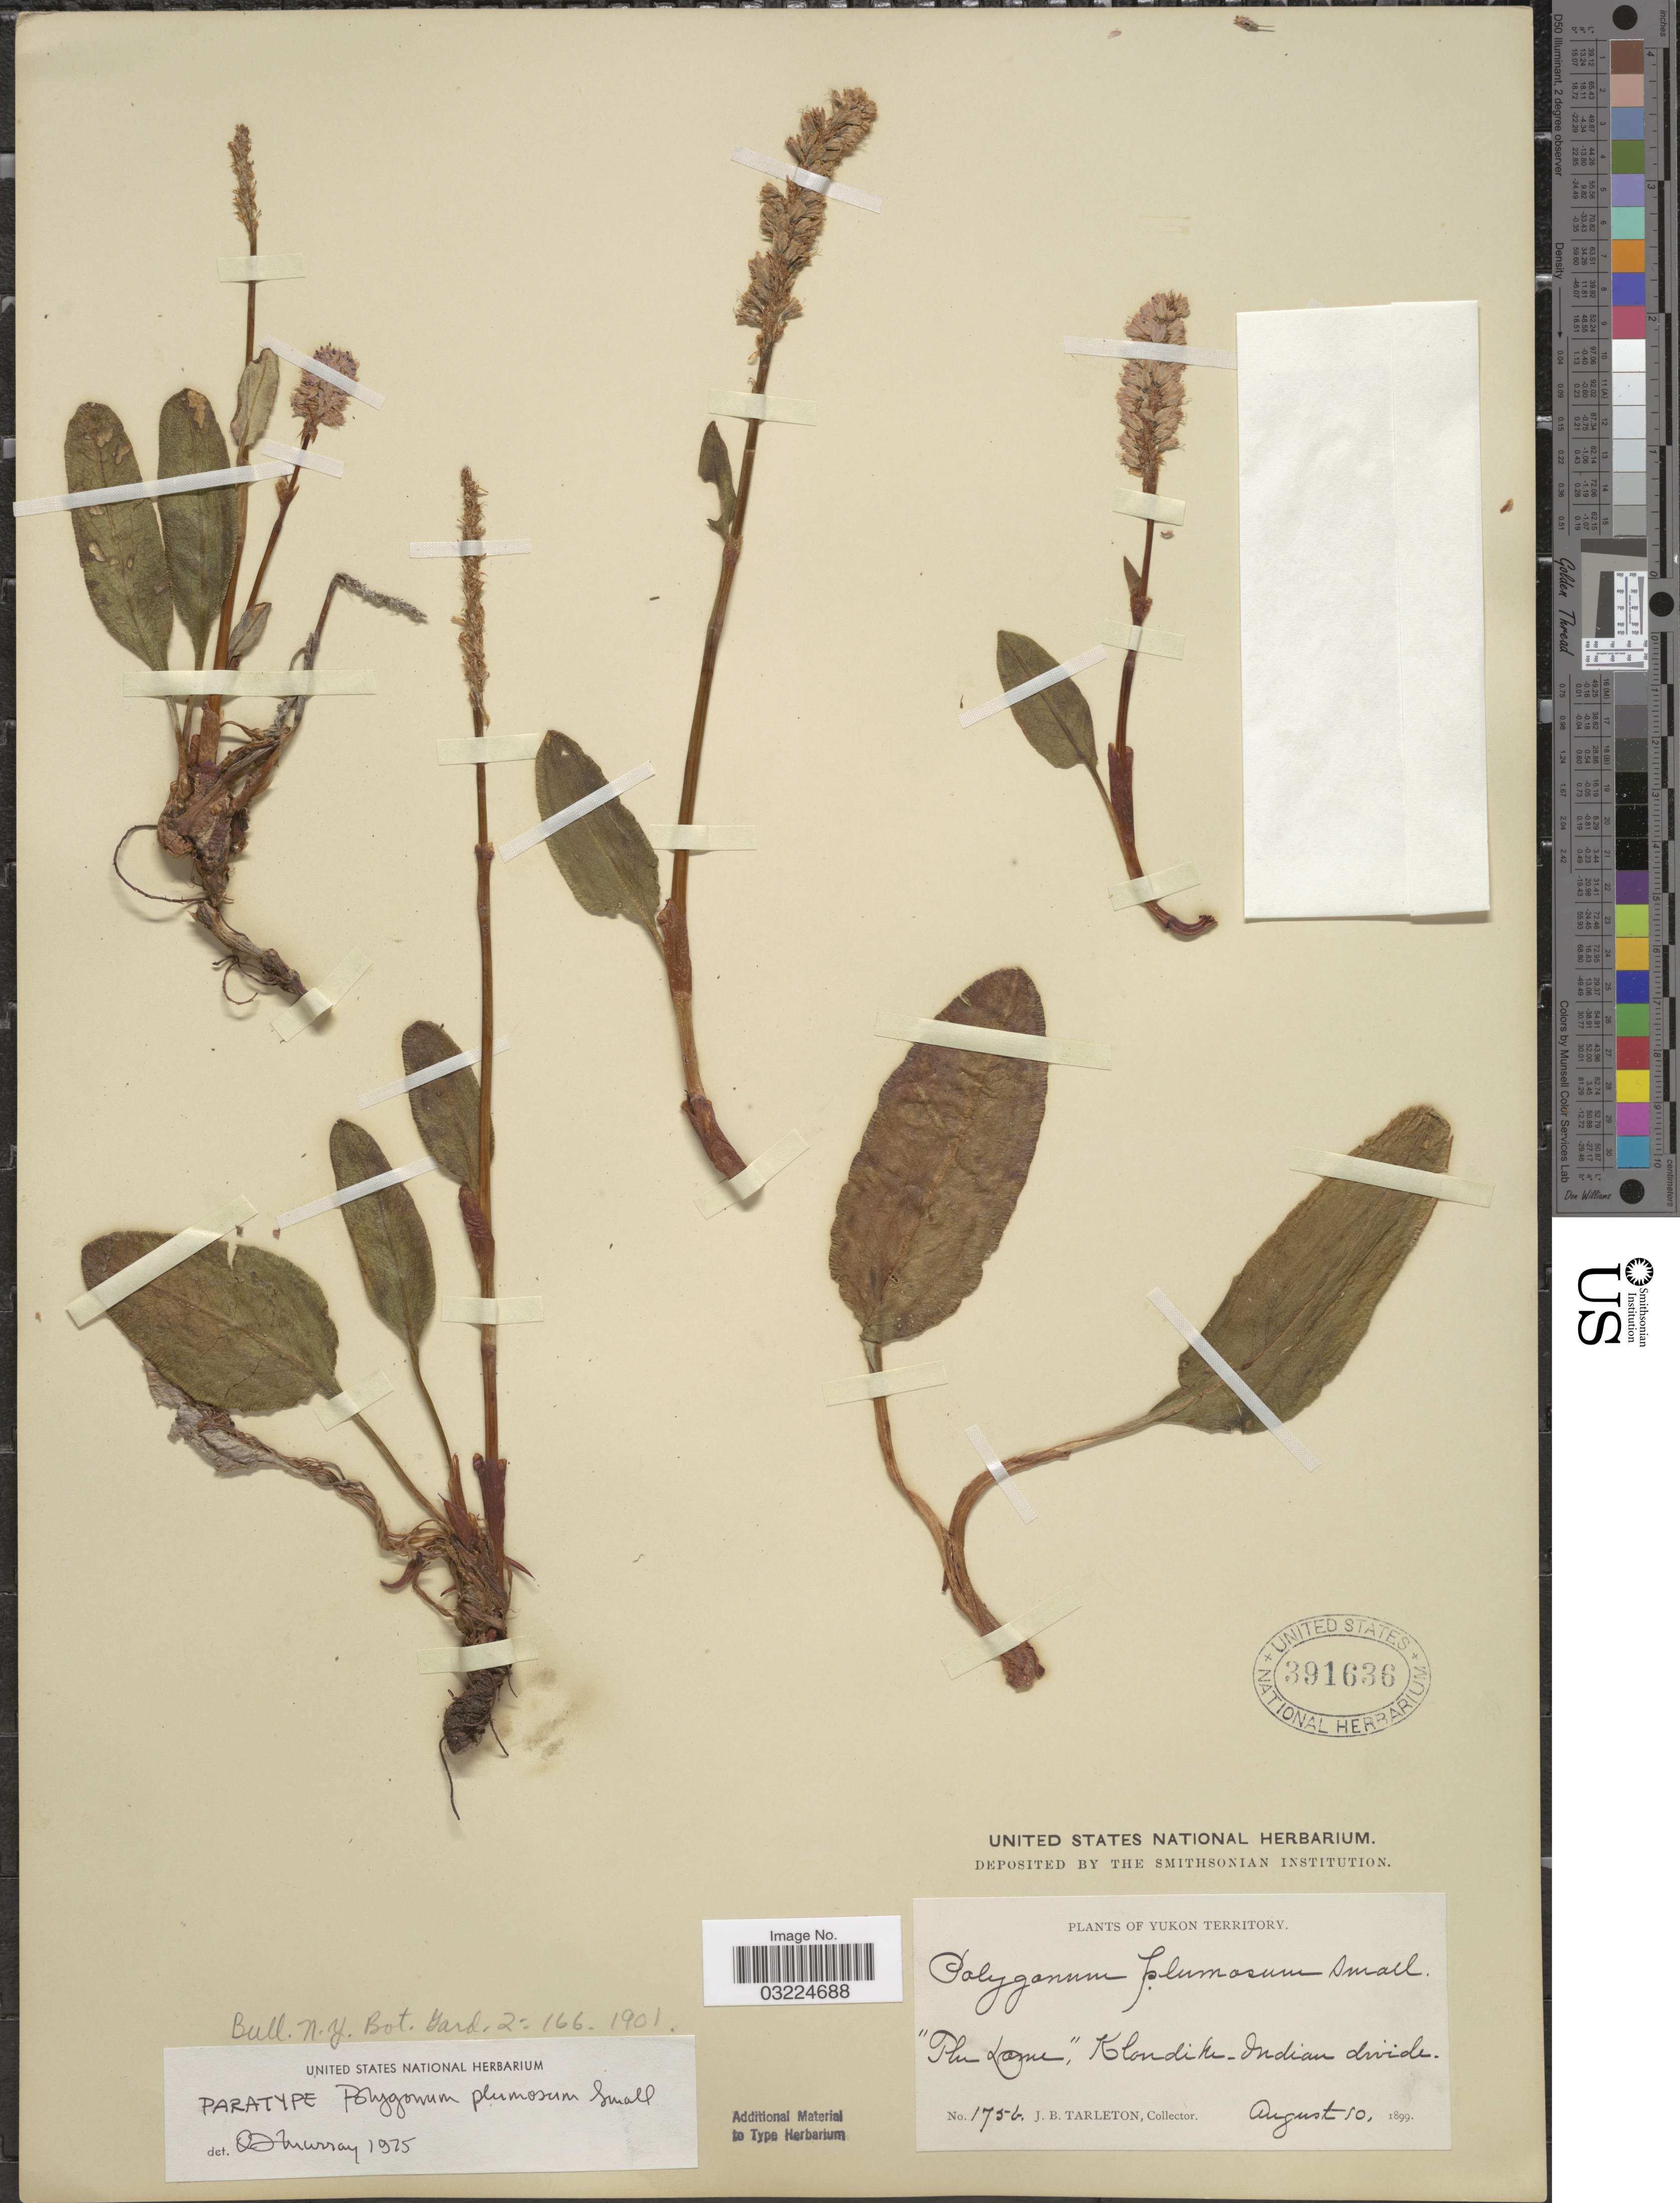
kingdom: Plantae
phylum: Tracheophyta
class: Magnoliopsida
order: Caryophyllales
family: Polygonaceae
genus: Bistorta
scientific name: Bistorta plumosa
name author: (Small) Greene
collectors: J. Tarleton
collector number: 175b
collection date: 1899-08-10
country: Canada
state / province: Yukon Territory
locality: The Dome, Klondike-Indian divide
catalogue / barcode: US 391636